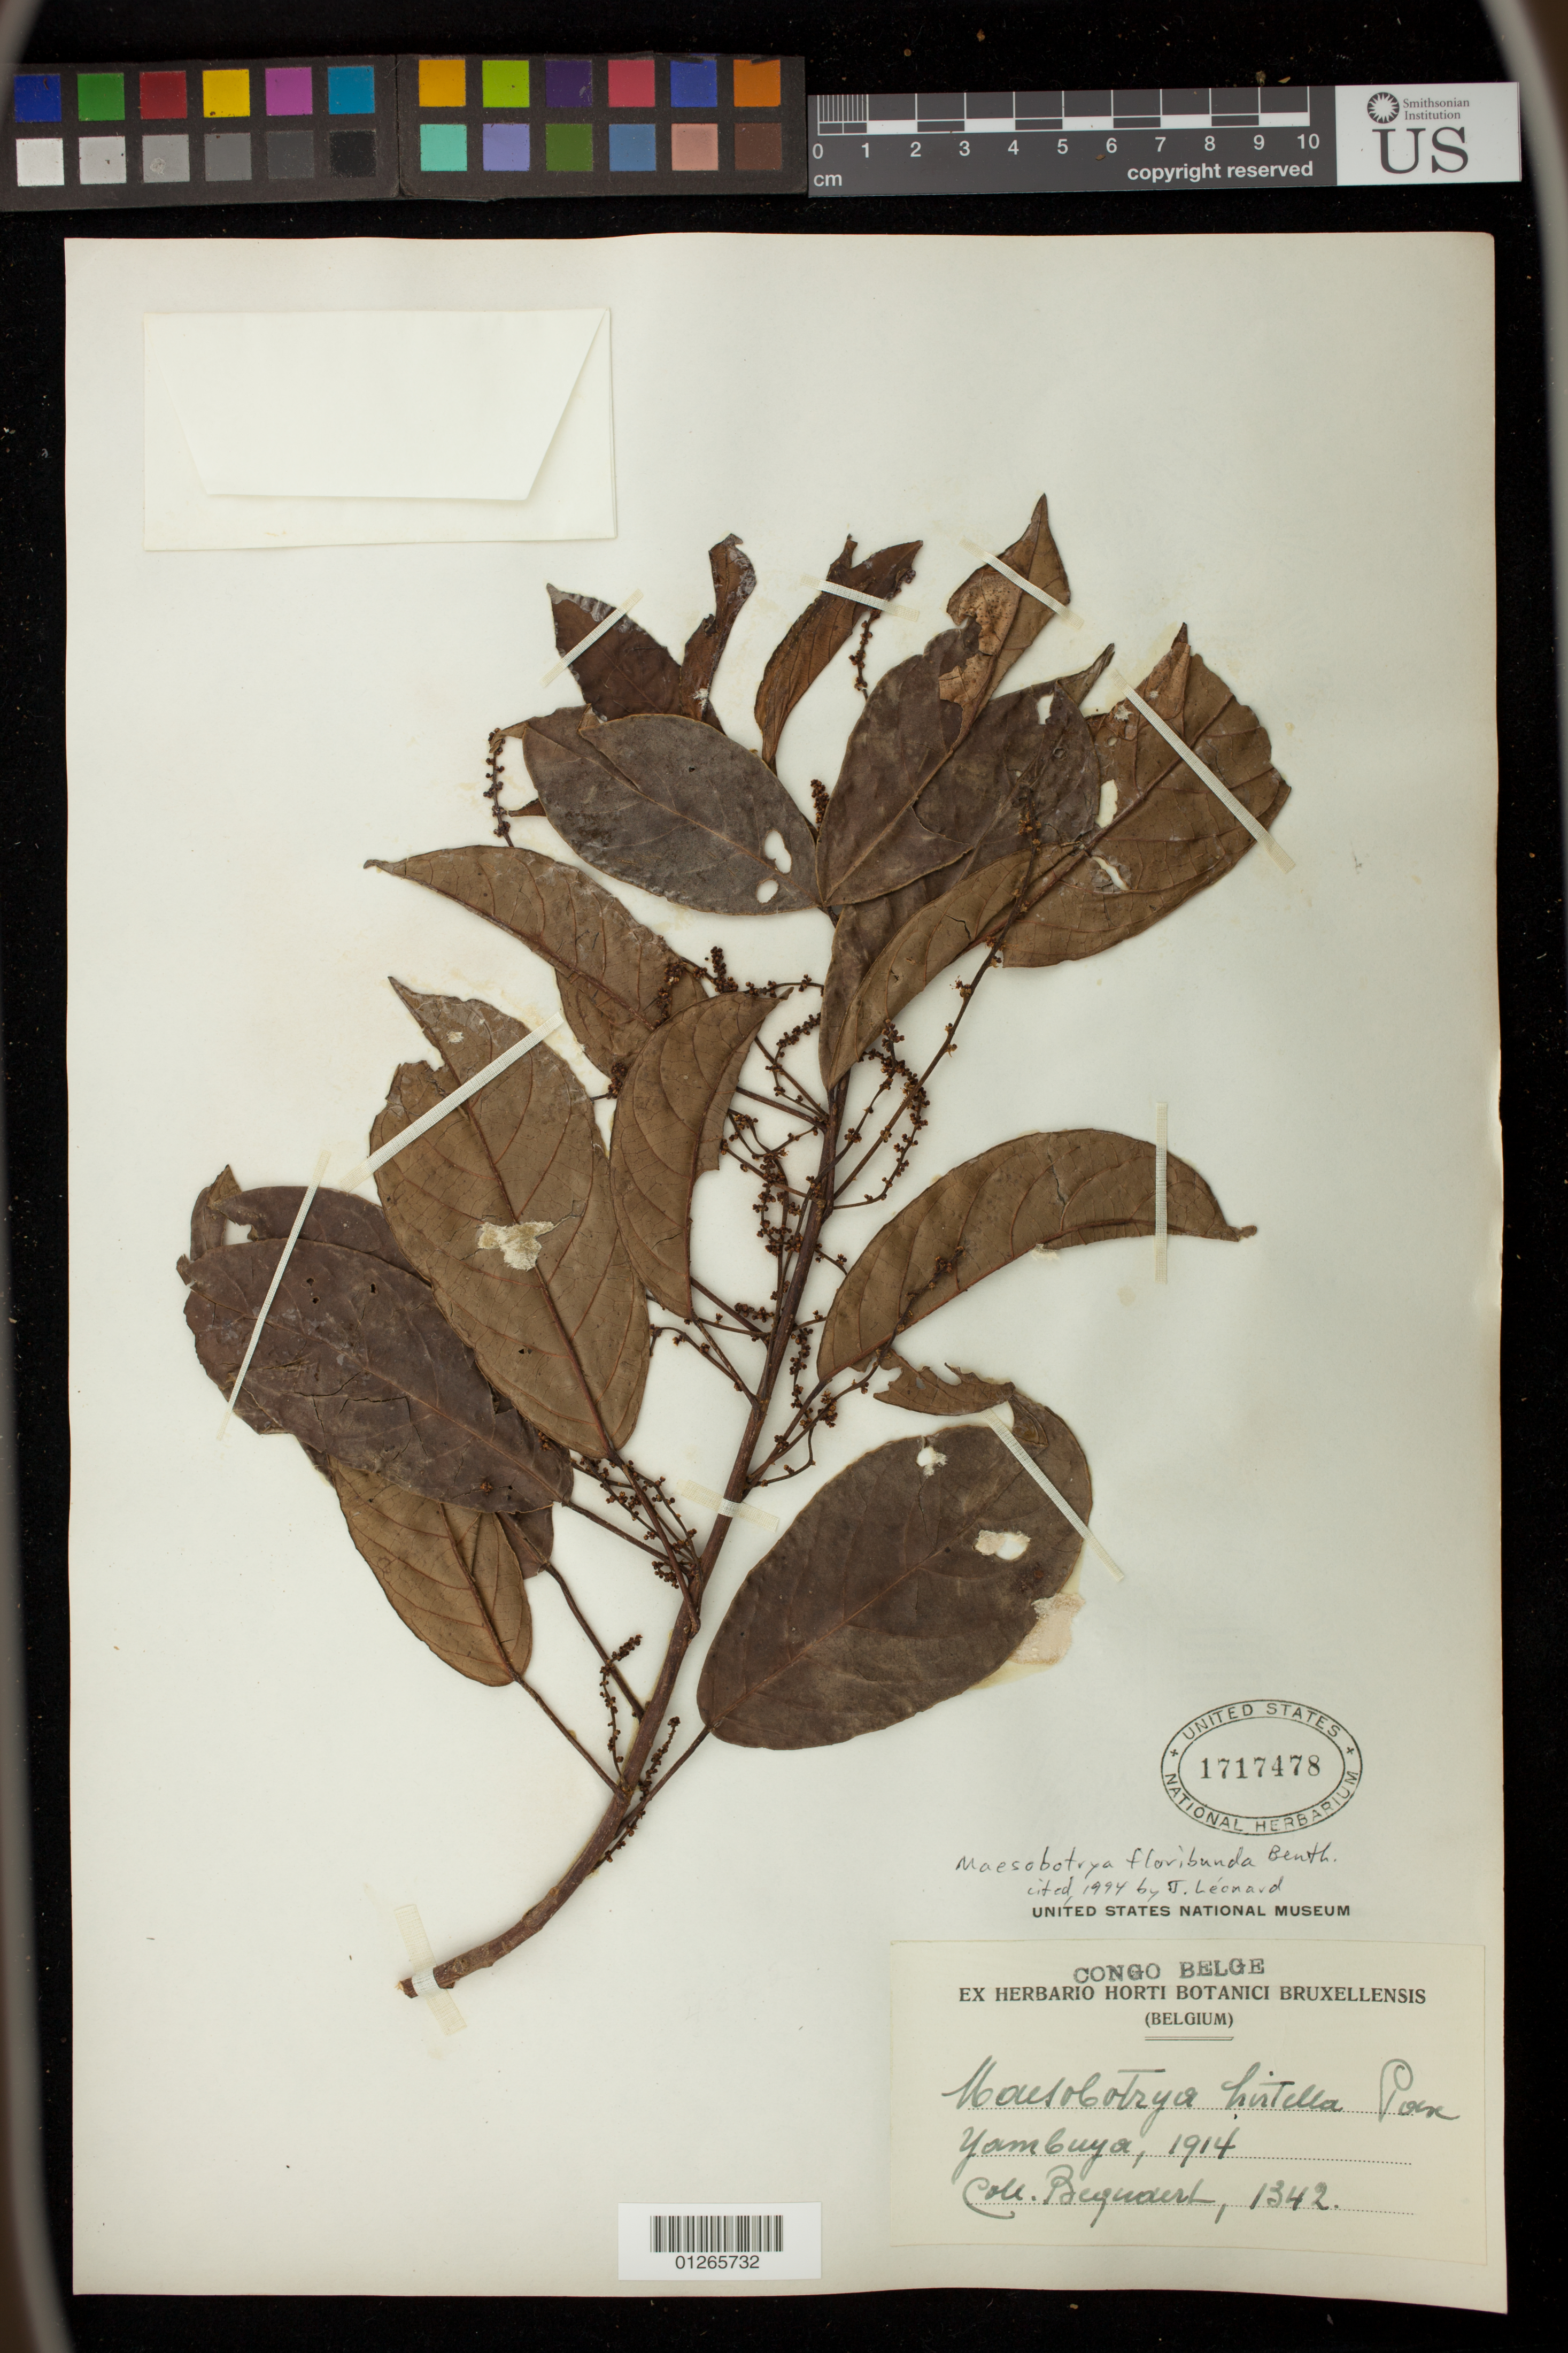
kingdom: Plantae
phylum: Tracheophyta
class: Magnoliopsida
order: Malpighiales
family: Phyllanthaceae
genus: Maesobotrya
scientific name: Maesobotrya floribunda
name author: Benth.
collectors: J. Bequaert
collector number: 1342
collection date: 1914-01-01/1914-12-31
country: Congo, Democratic Republic of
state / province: Tshopo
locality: Yambuya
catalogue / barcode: US 1717478